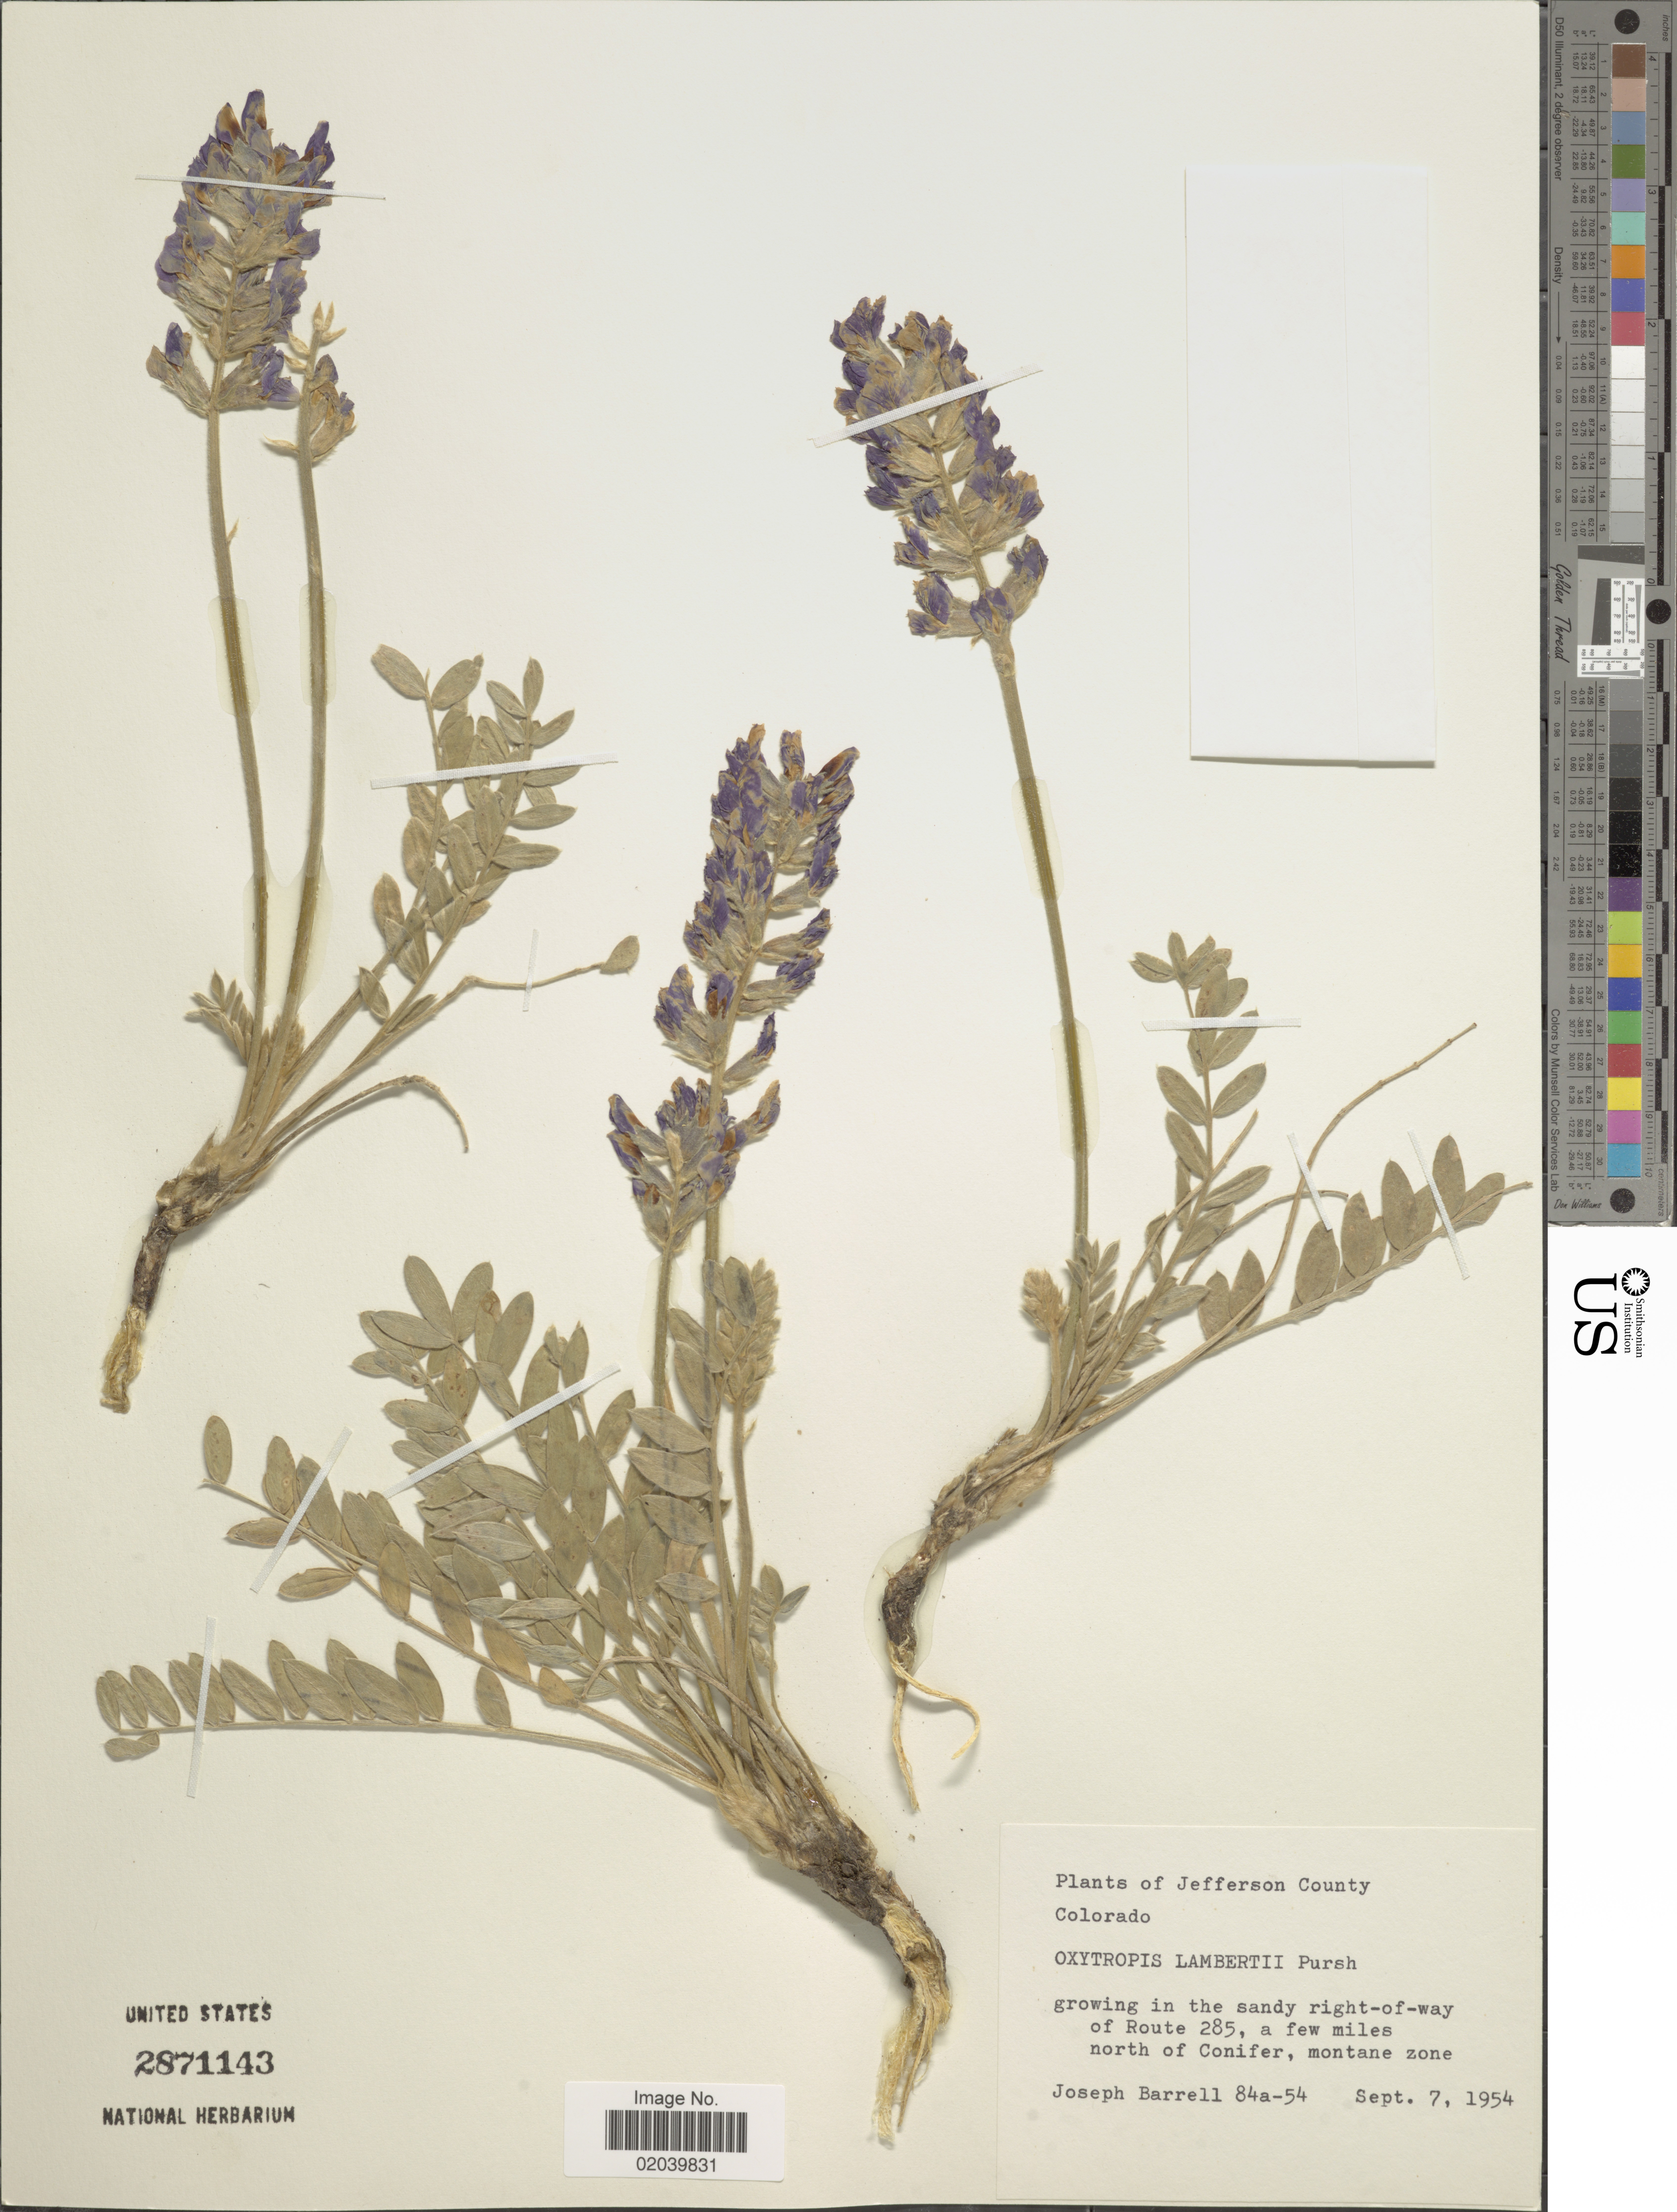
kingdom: Plantae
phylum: Tracheophyta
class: Magnoliopsida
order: Fabales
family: Fabaceae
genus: Oxytropis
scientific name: Oxytropis lambertii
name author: Pursh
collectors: J. Barrell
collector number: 84a-54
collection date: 1954-09-07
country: United States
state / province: Colorado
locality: Jefferson County. Growing in the sandy right-of-way of Route 285, a few miles north of Conifer, montane zone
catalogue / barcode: US 2871143